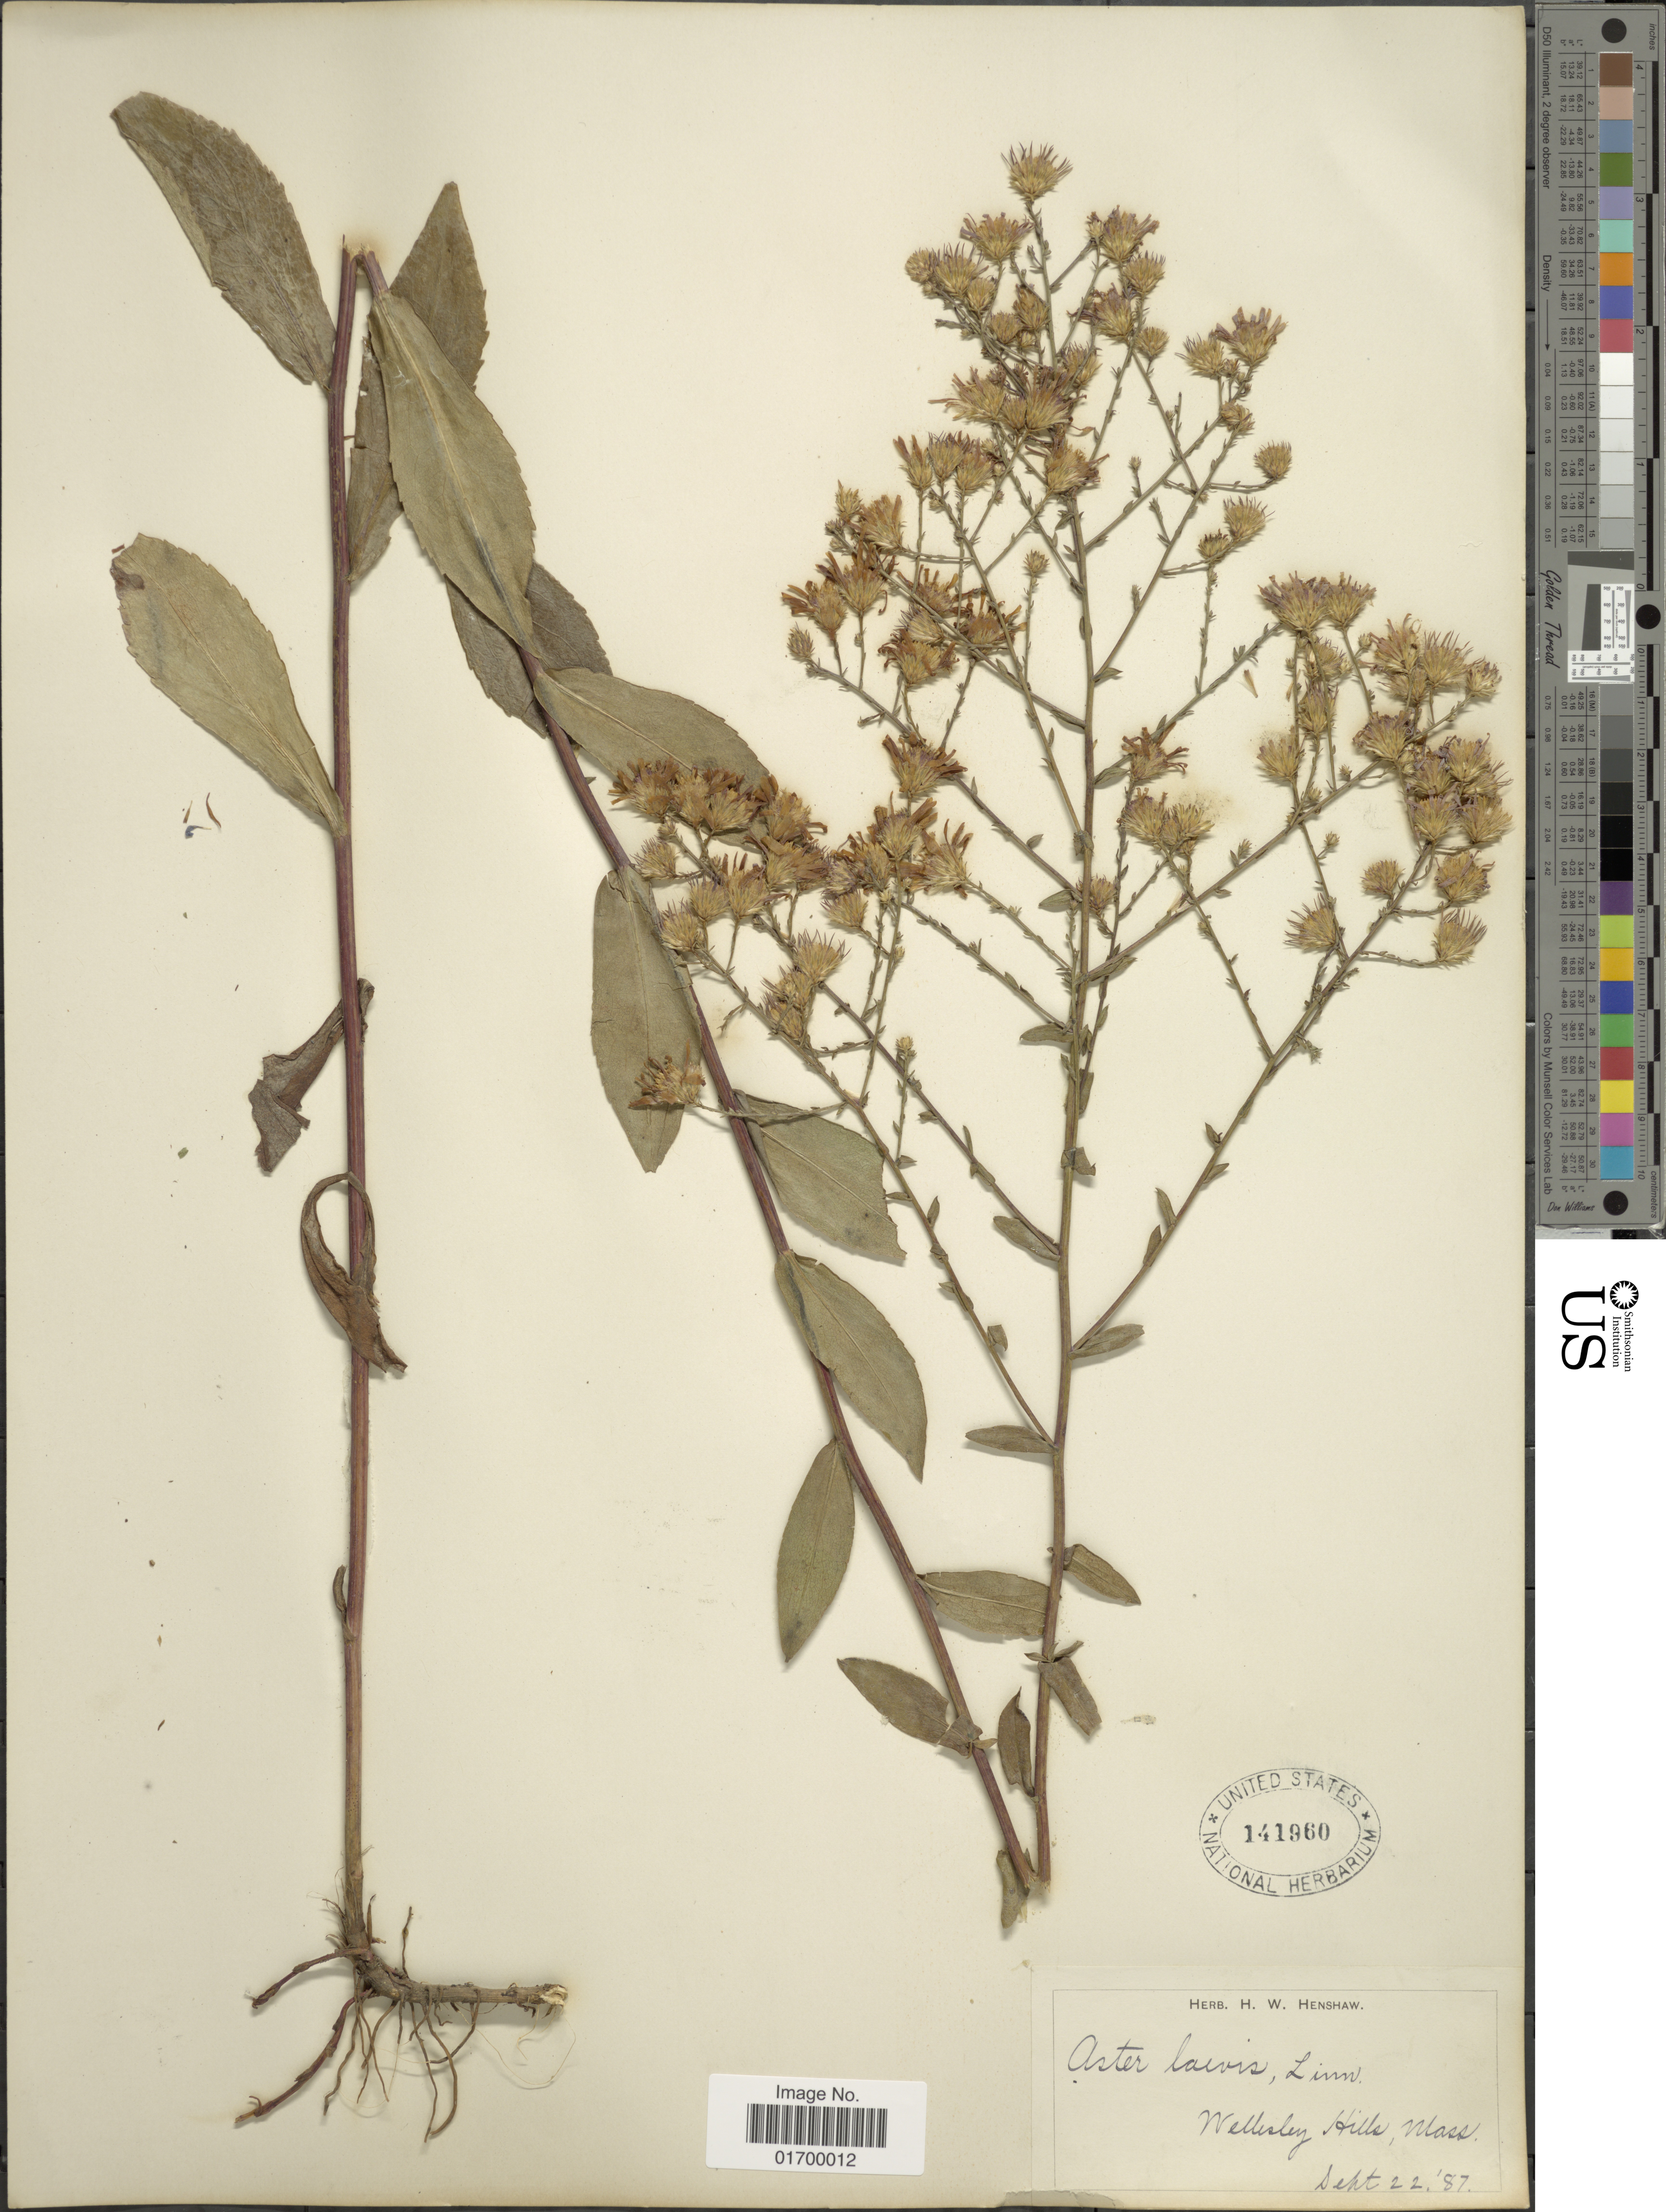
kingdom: Plantae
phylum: Tracheophyta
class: Magnoliopsida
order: Asterales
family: Asteraceae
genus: Symphyotrichum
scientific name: Symphyotrichum laeve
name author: (L.) Á. Löve & D. Löve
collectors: ex herb. H. W. Henshaw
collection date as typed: Transcribed d/m/y: 22/9/87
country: United States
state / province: Massachusetts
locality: Wellesley Hills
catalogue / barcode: US 141960